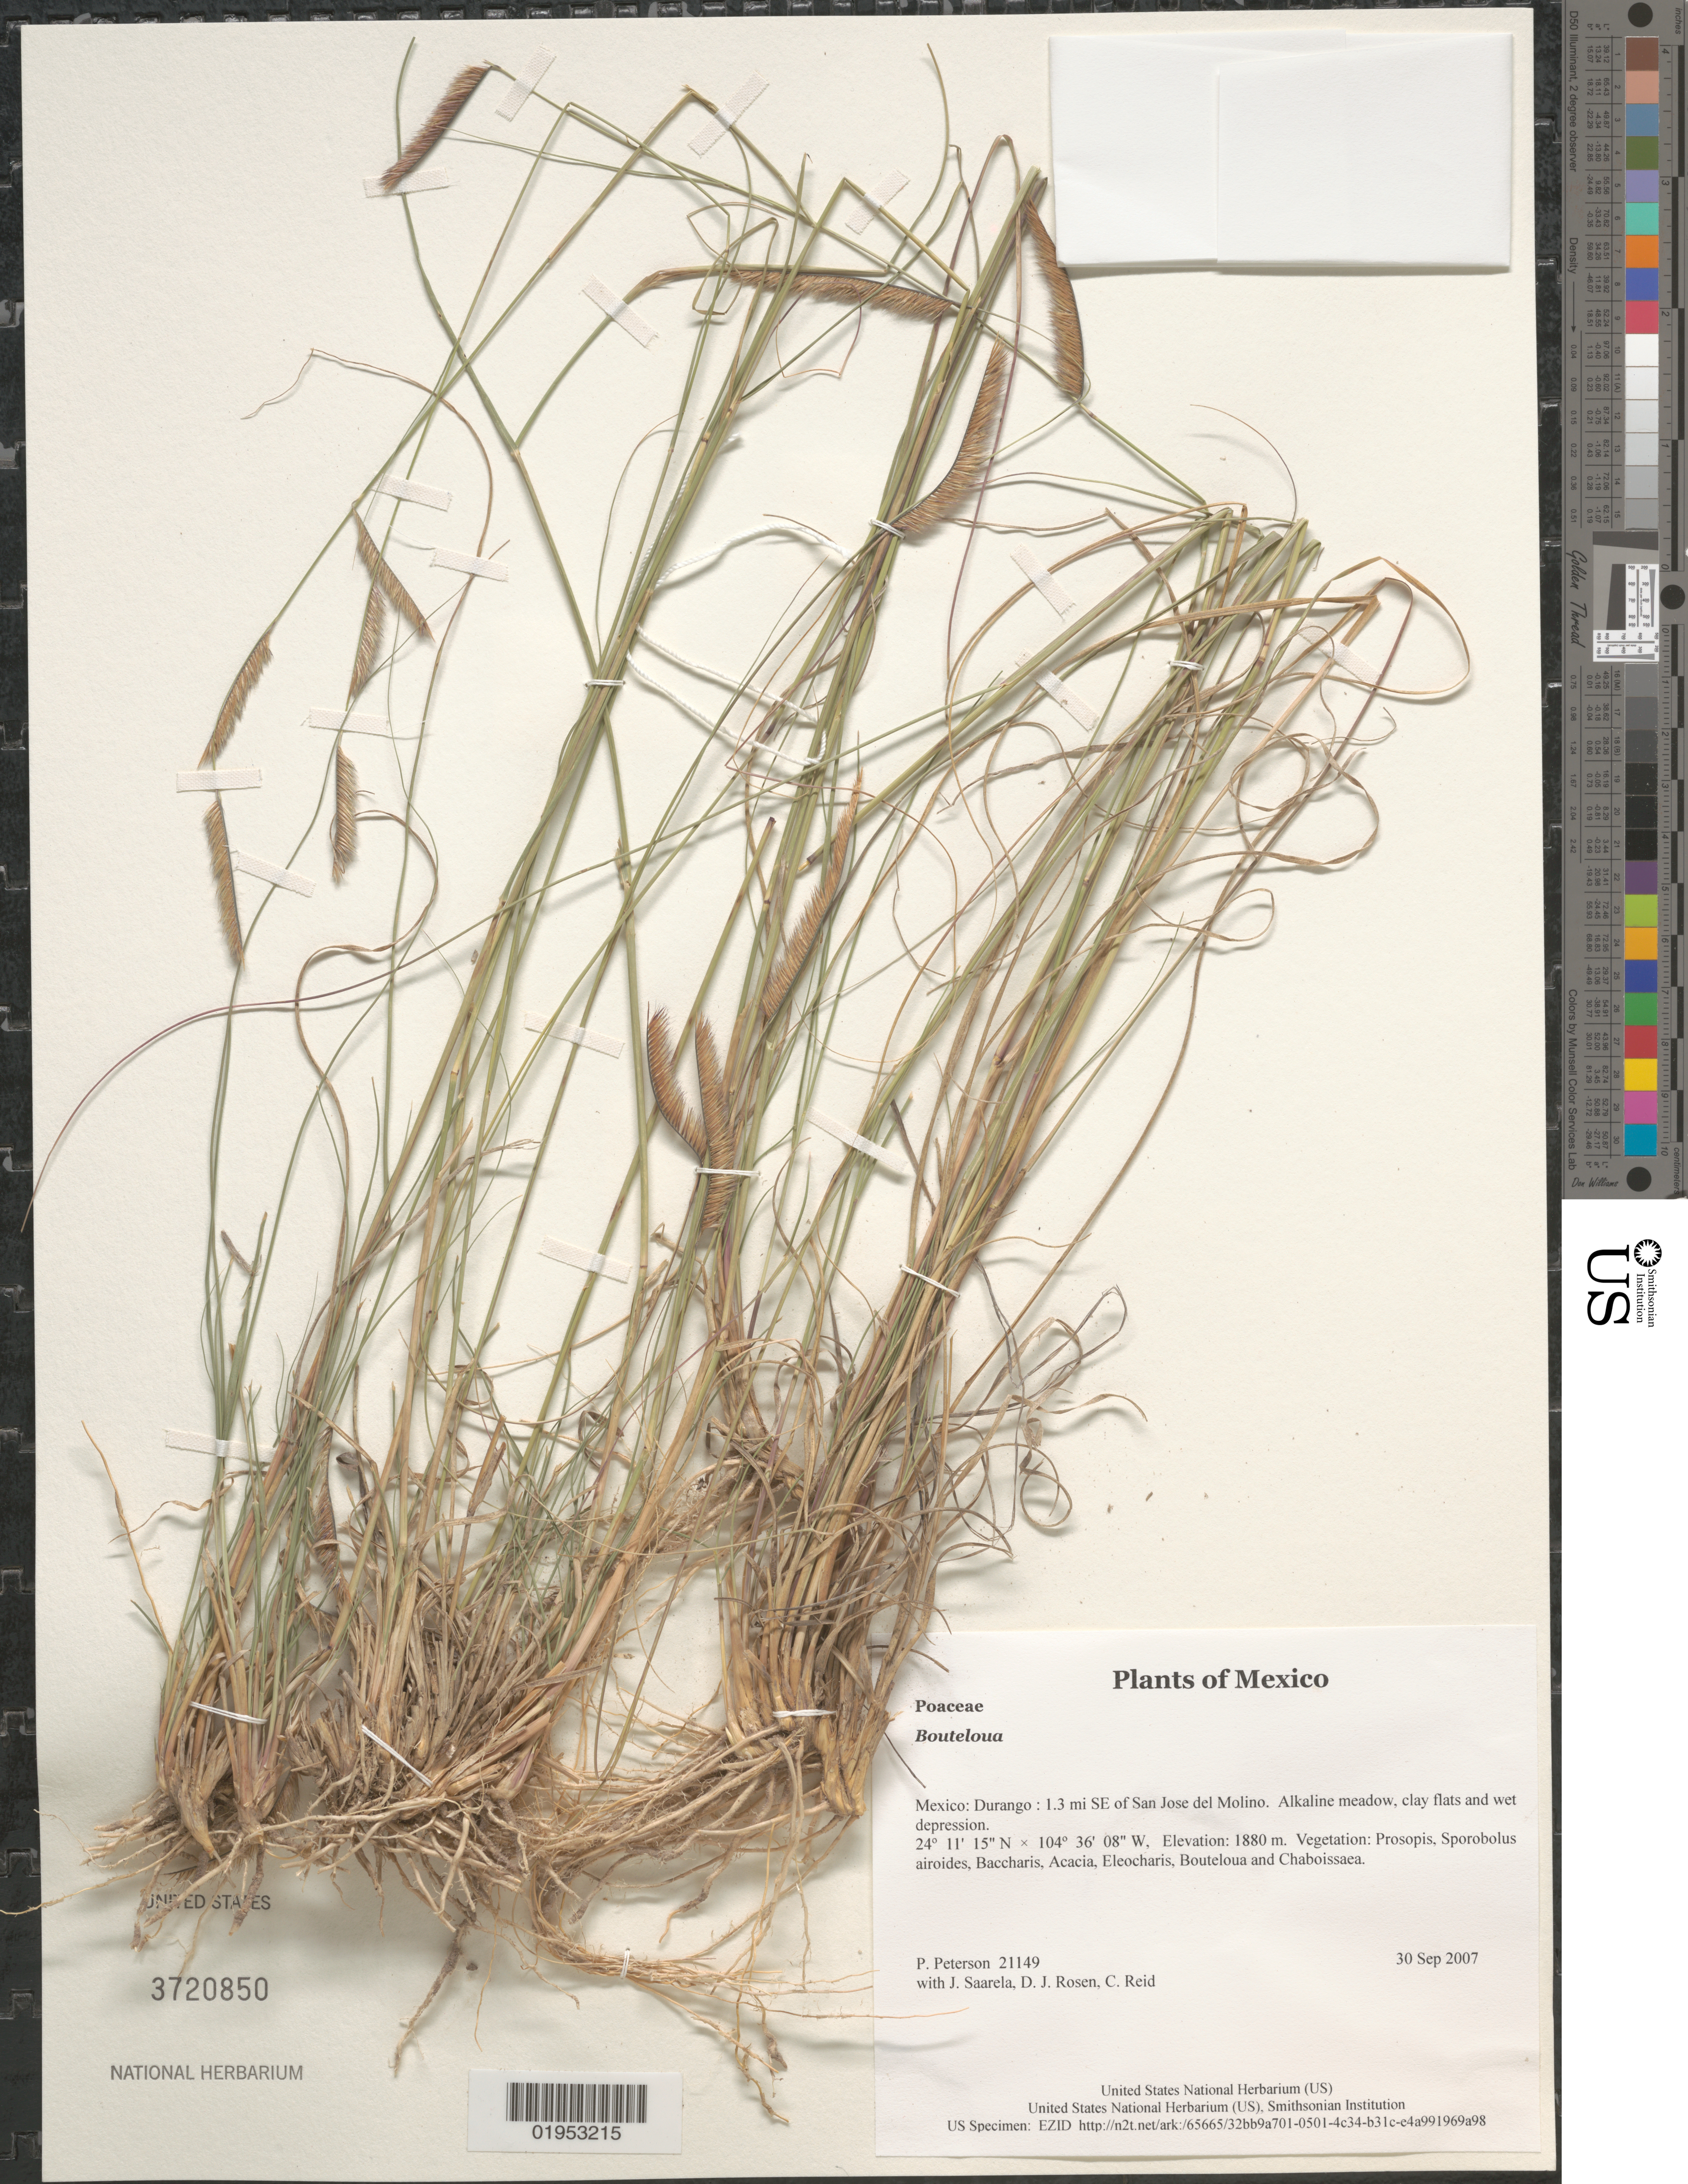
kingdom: Plantae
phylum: Tracheophyta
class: Liliopsida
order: Poales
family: Poaceae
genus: Bouteloua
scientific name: Bouteloua sp.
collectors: P. M. Peterson, J. Saarela, D. J. Rosen & C. Reid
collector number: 21149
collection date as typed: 30 Sep 2007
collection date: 2007-09-30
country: Mexico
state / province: Durango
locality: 1.3 mi SE of San Jose del Molino. Alkaline meadow, clay flats and wet depression.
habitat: Vegetation: Prosopis, Sporobolus airoides, Baccharis, Acacia, Eleocharis, Bouteloua and Chaboissaea.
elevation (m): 1880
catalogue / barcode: US 3720850